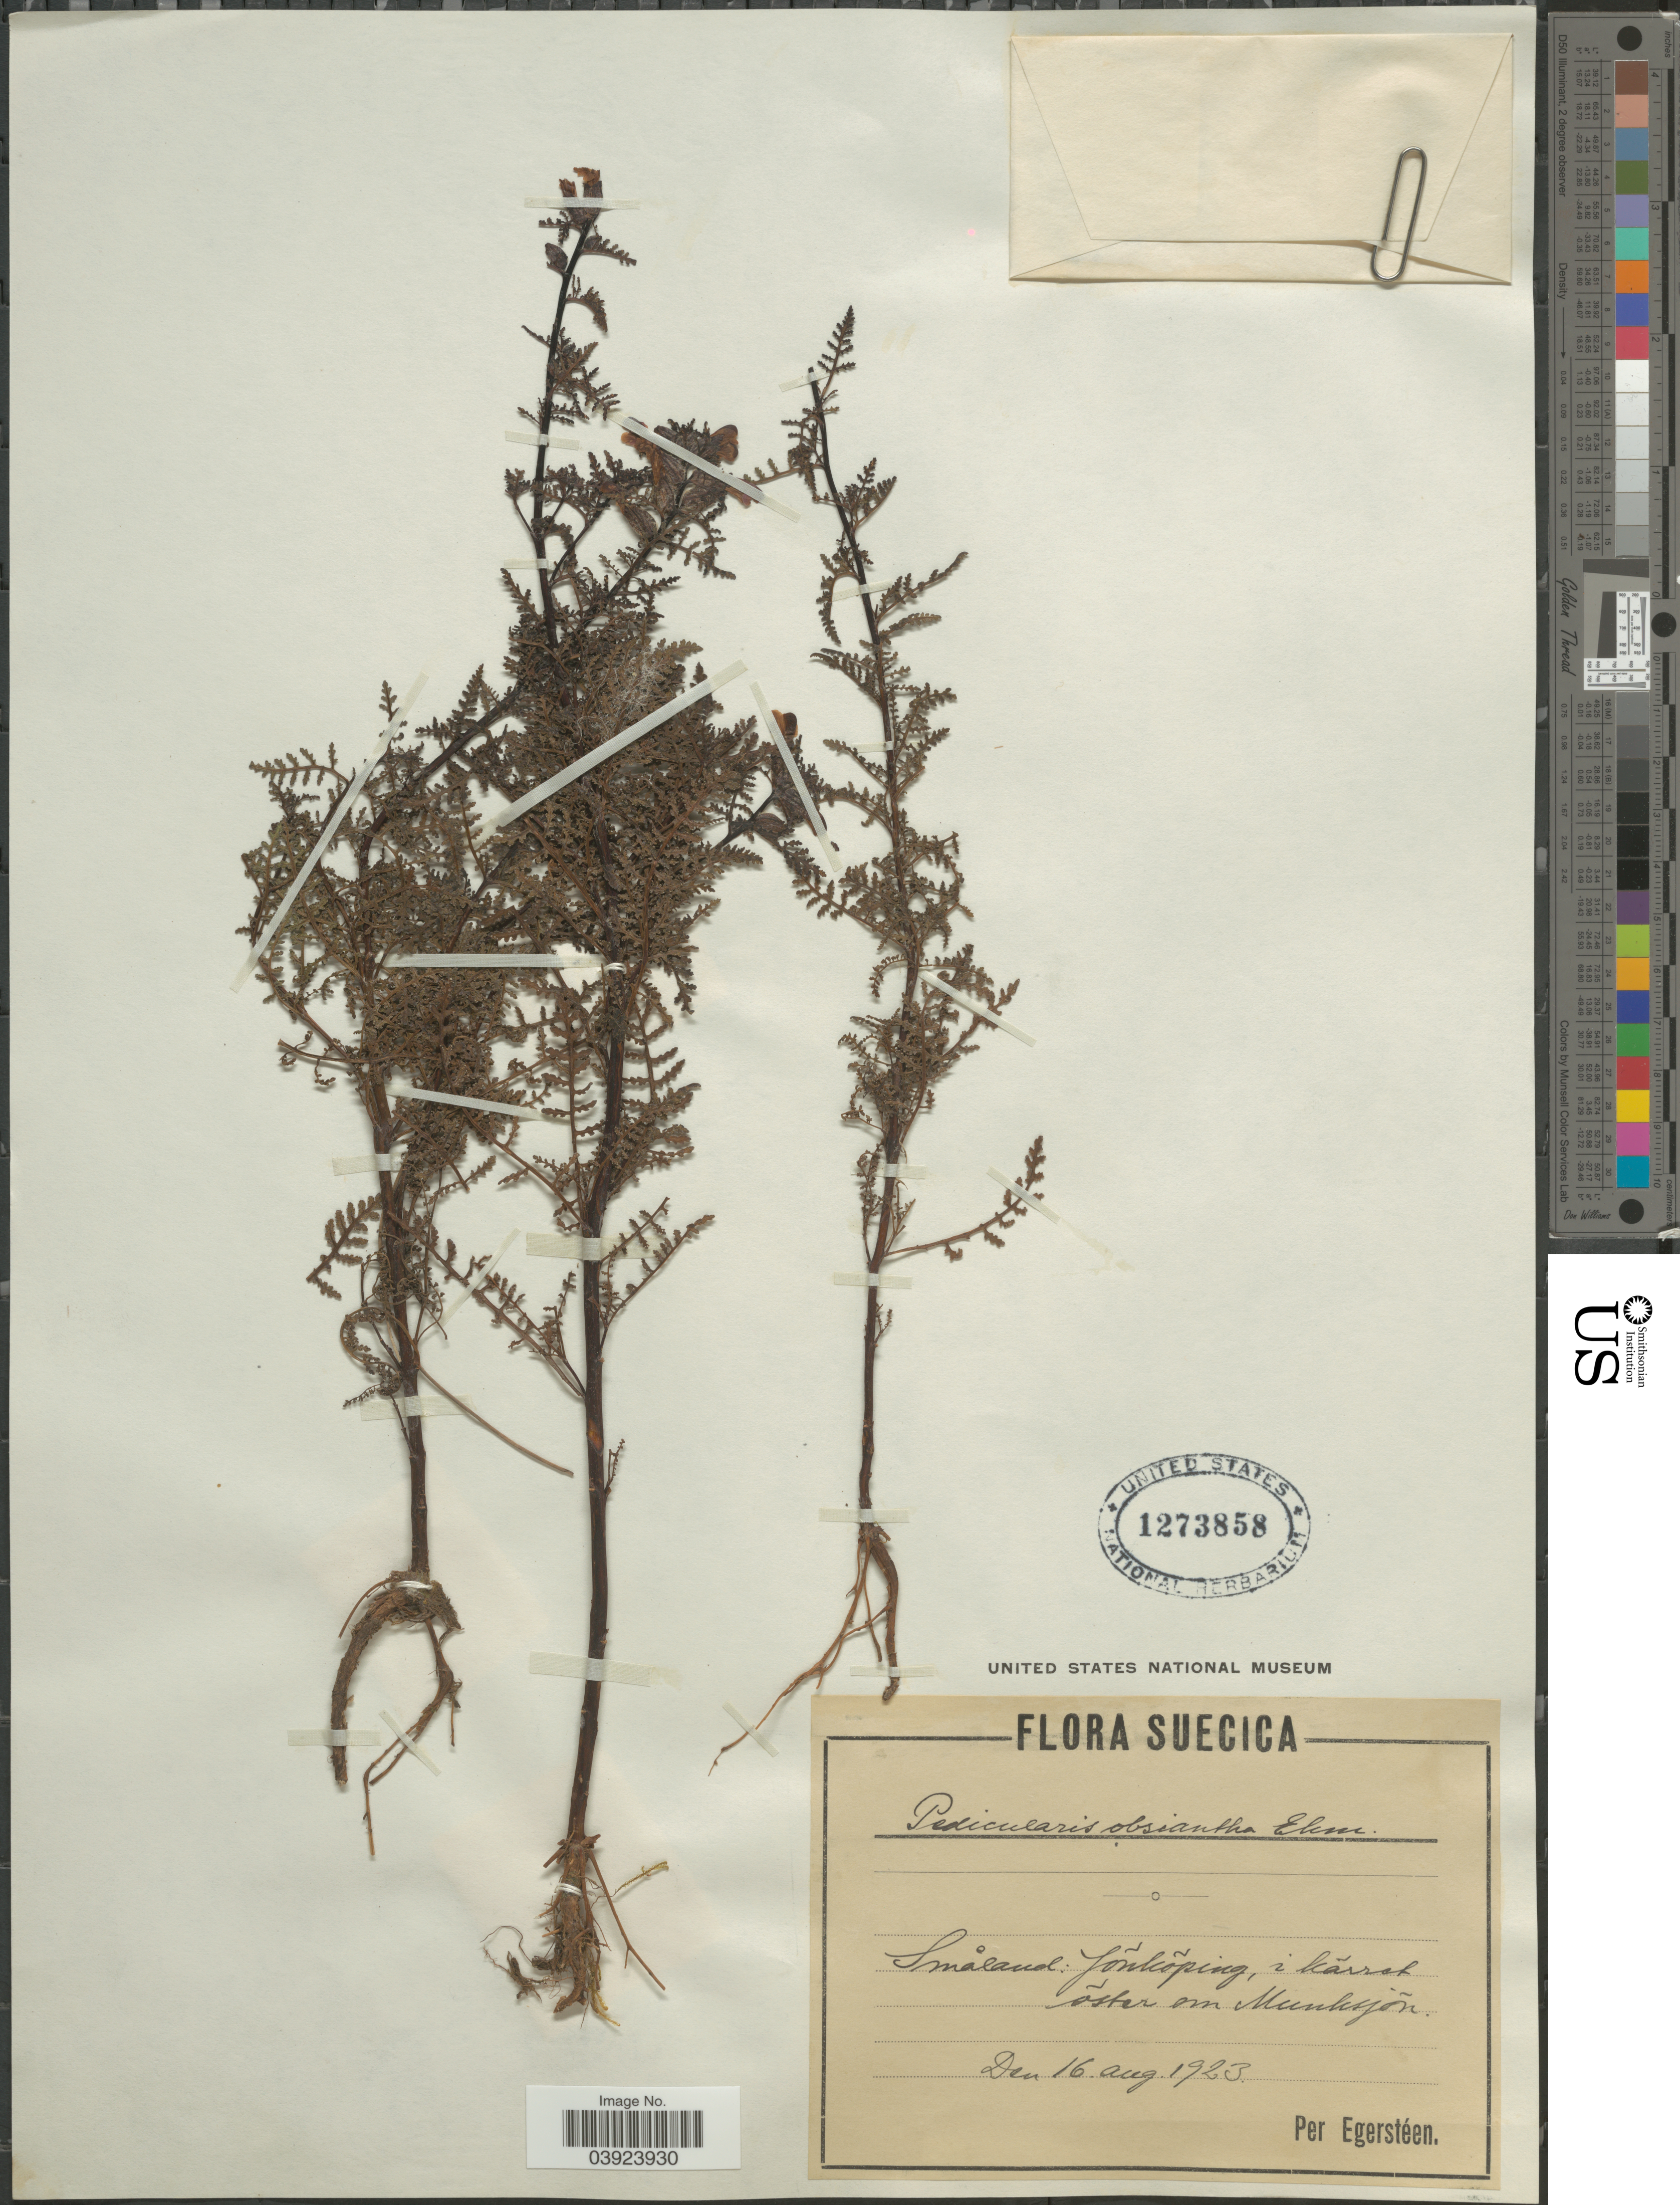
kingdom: Plantae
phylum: Tracheophyta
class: Magnoliopsida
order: Lamiales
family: Orobanchaceae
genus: Pedicularis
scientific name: Pedicularis opsiantha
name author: Ekman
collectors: Egerstéen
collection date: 1923-08-16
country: Sweden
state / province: Jönköping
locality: Småland: Jónkóping, i karret óster am Munksjón.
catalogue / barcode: US 1273858